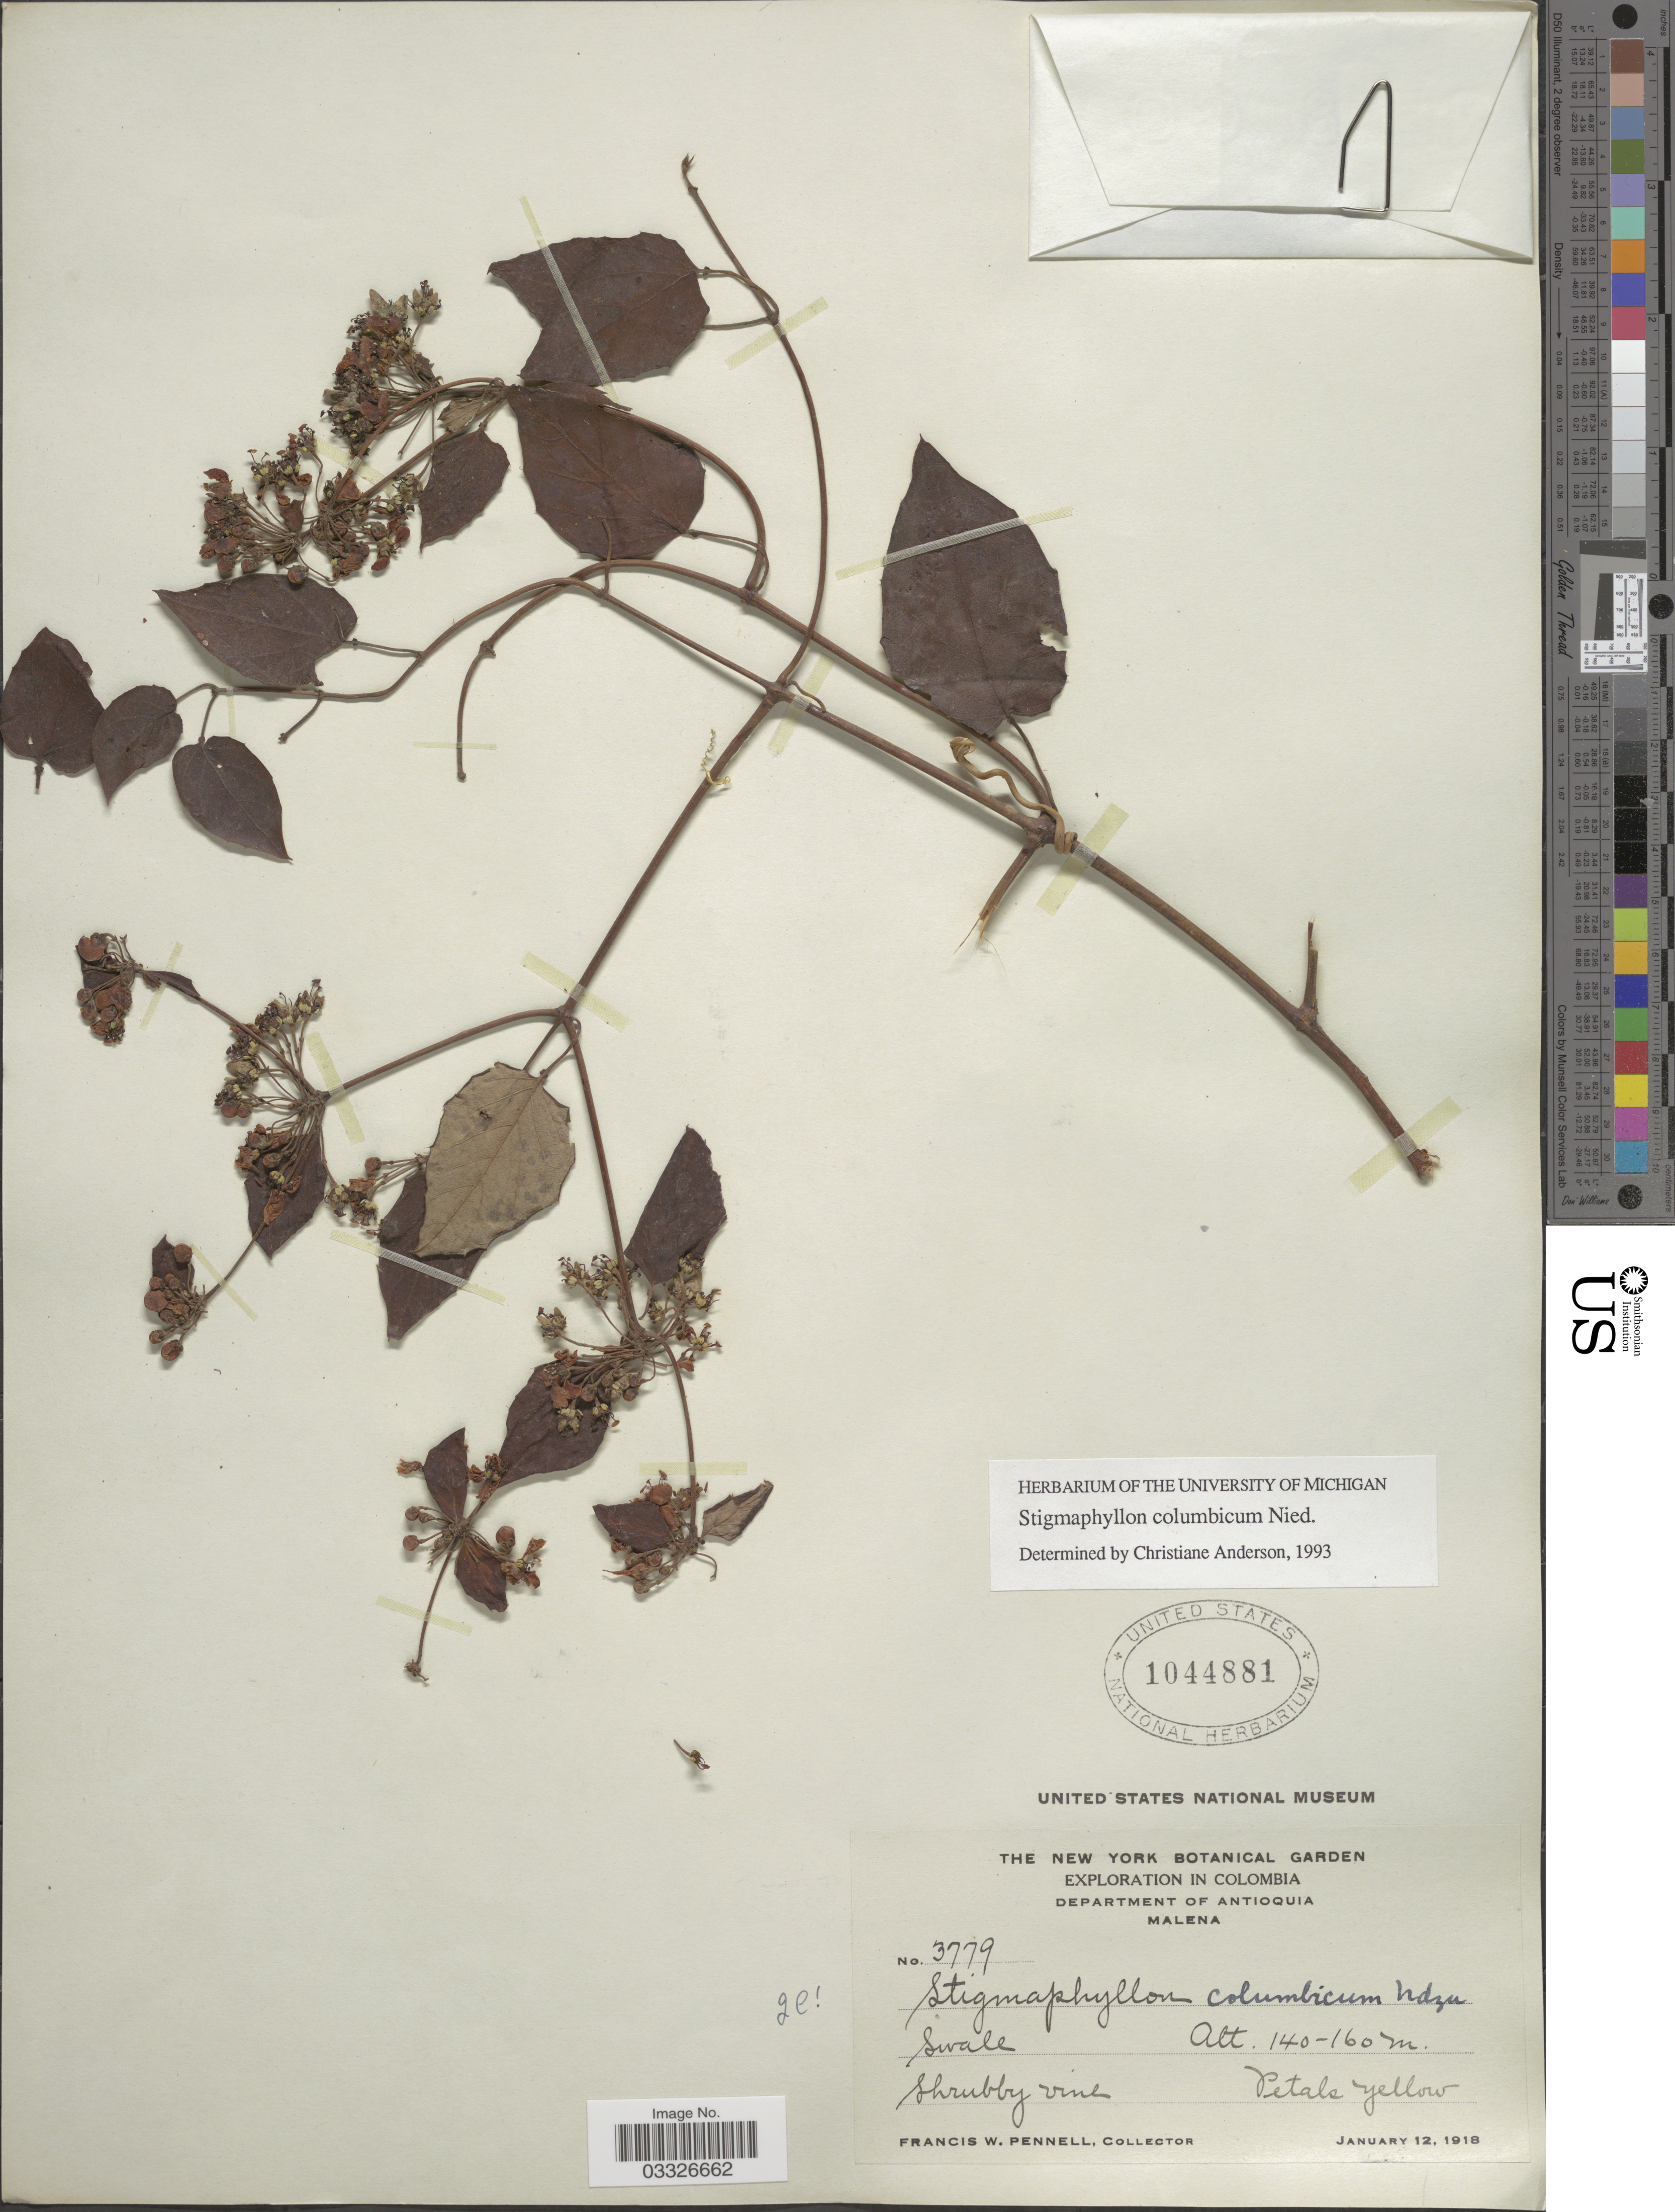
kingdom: Plantae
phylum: Tracheophyta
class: Magnoliopsida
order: Malpighiales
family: Malpighiaceae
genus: Stigmaphyllon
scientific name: Stigmaphyllon columbicum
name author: Nied.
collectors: F. W. Pennell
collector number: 3779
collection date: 1918-01-12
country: Colombia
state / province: Antioquia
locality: Department of Antioquia. Malena.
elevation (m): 140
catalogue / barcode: US 1044881